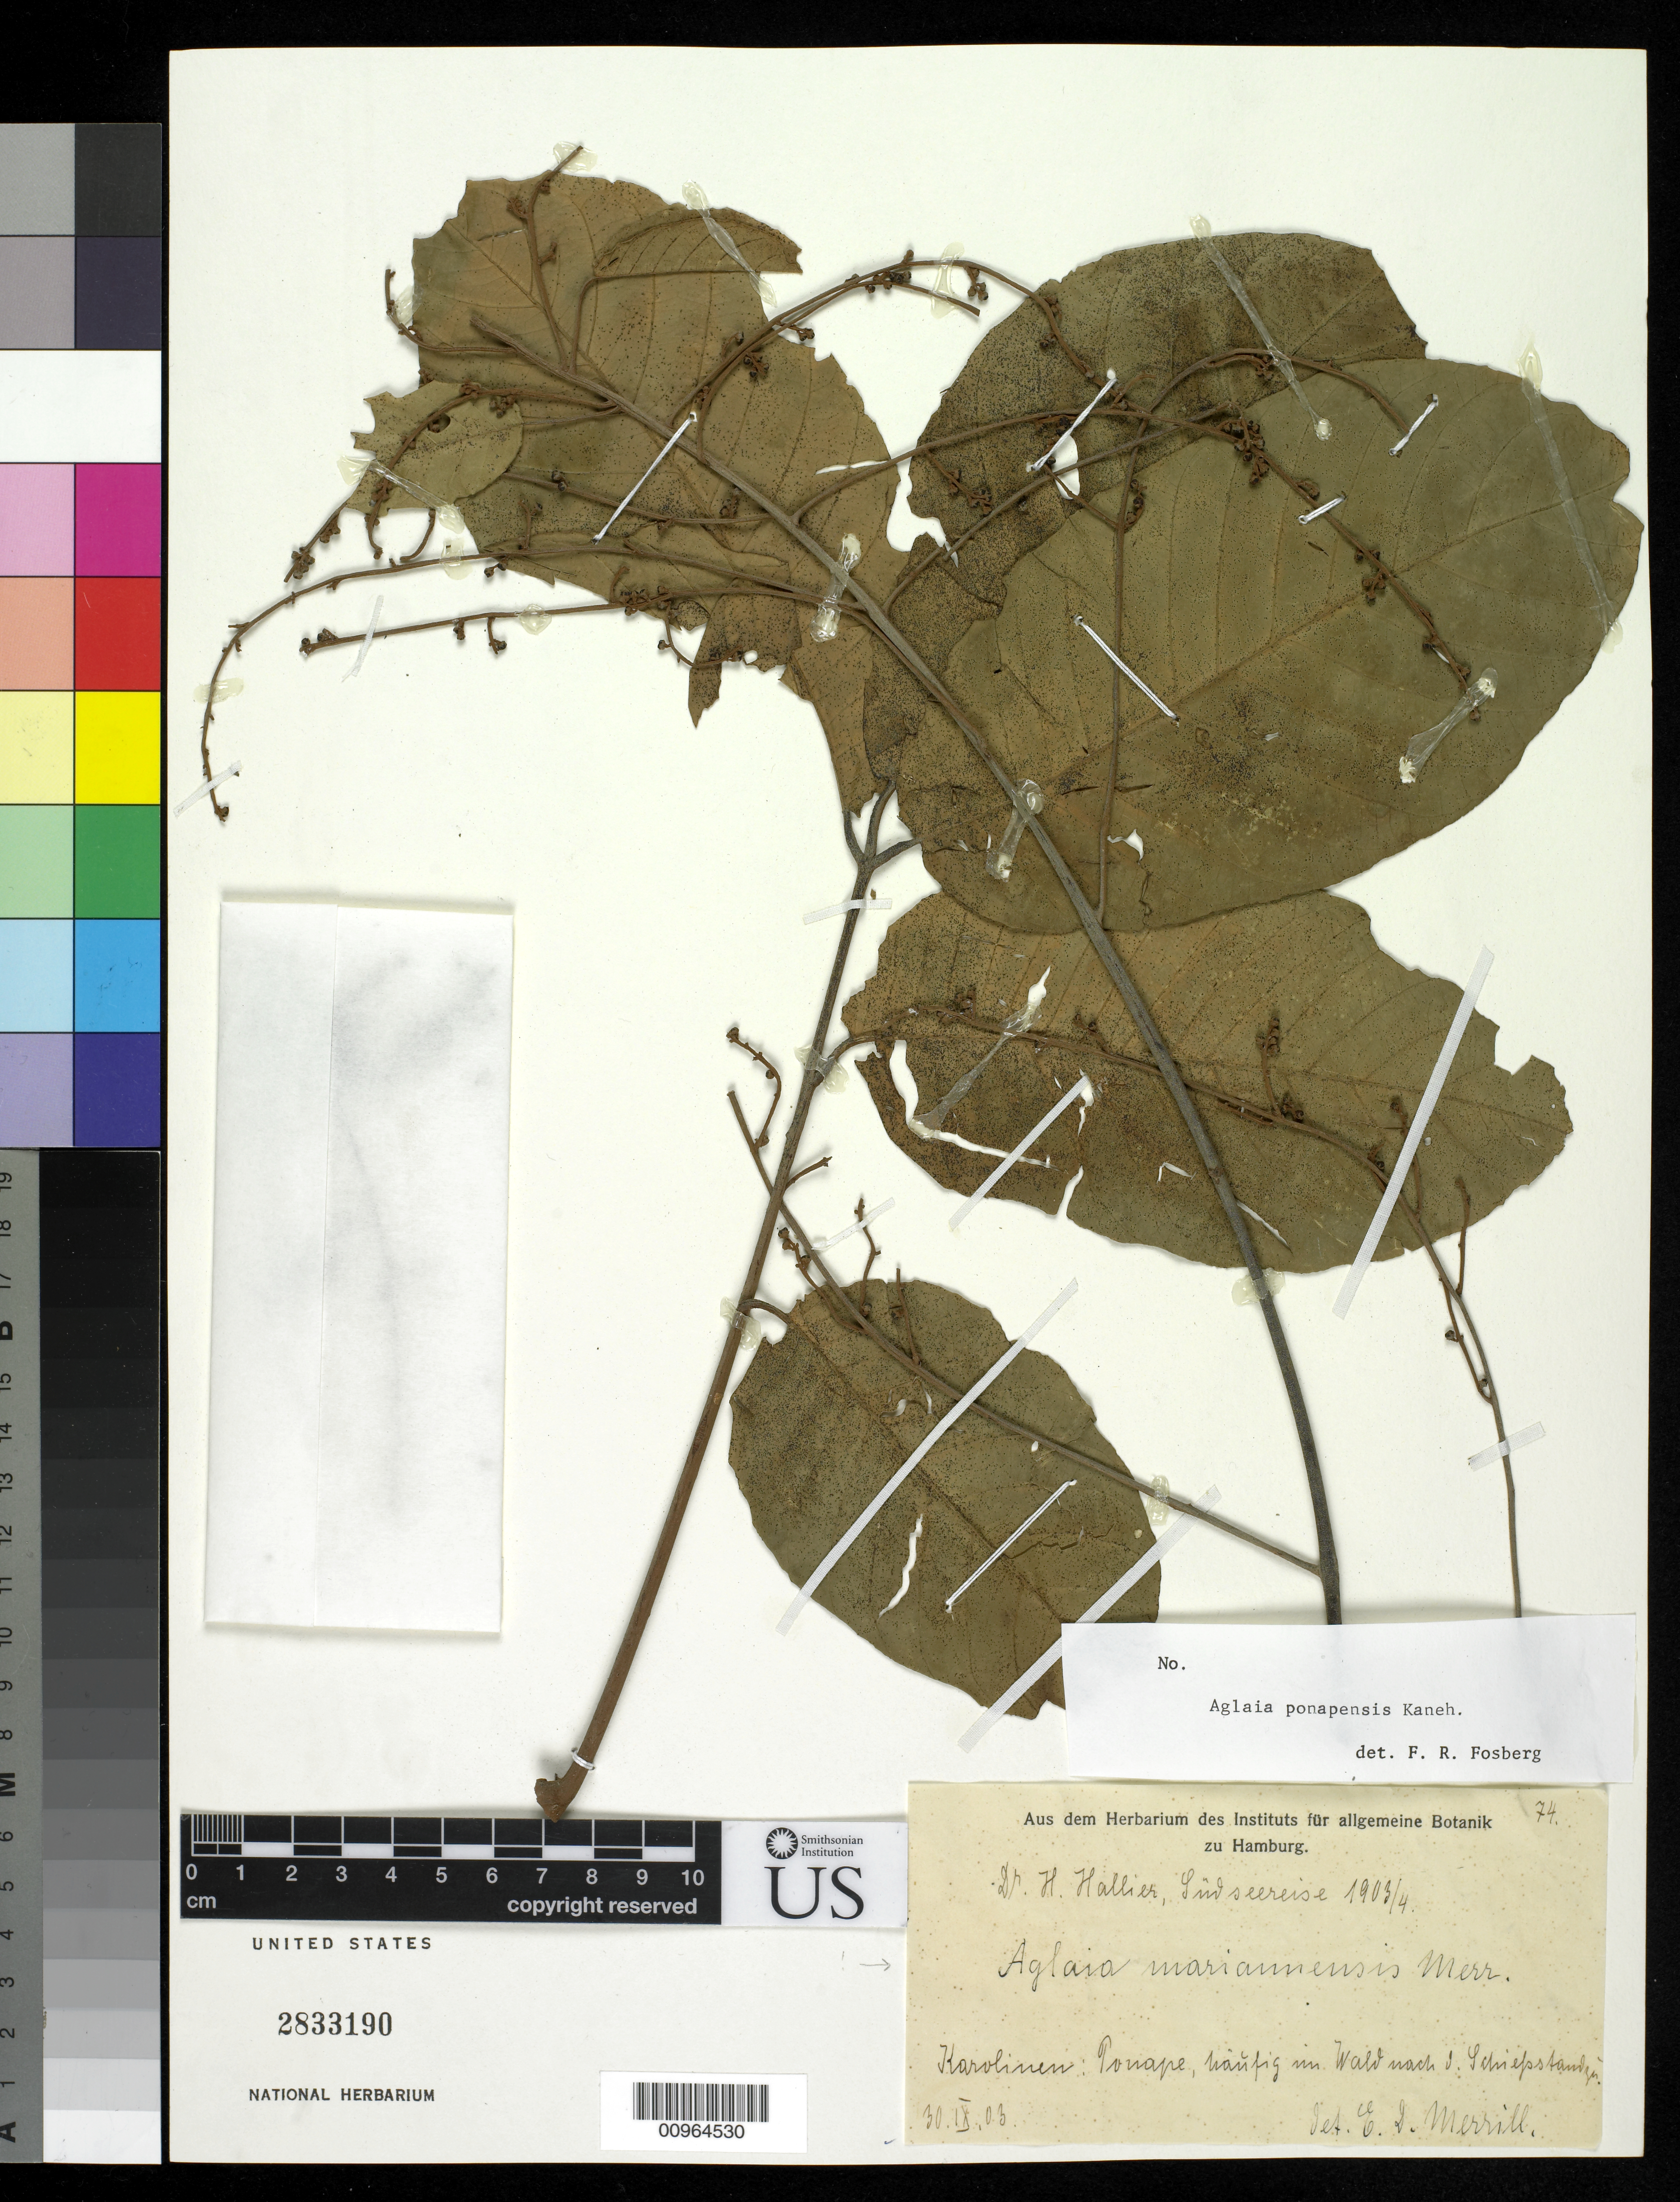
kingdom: Plantae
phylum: Tracheophyta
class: Magnoliopsida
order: Sapindales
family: Meliaceae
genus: Aglaia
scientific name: Aglaia mariannensis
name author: Merr.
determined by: Pannell, C. M.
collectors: H. G. Hallier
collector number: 74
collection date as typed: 03 Sep 1903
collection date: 1903-09-03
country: Micronesia, Federated States of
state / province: Pohnpei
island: Pohnpei [Ponape]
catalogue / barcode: US 2833190